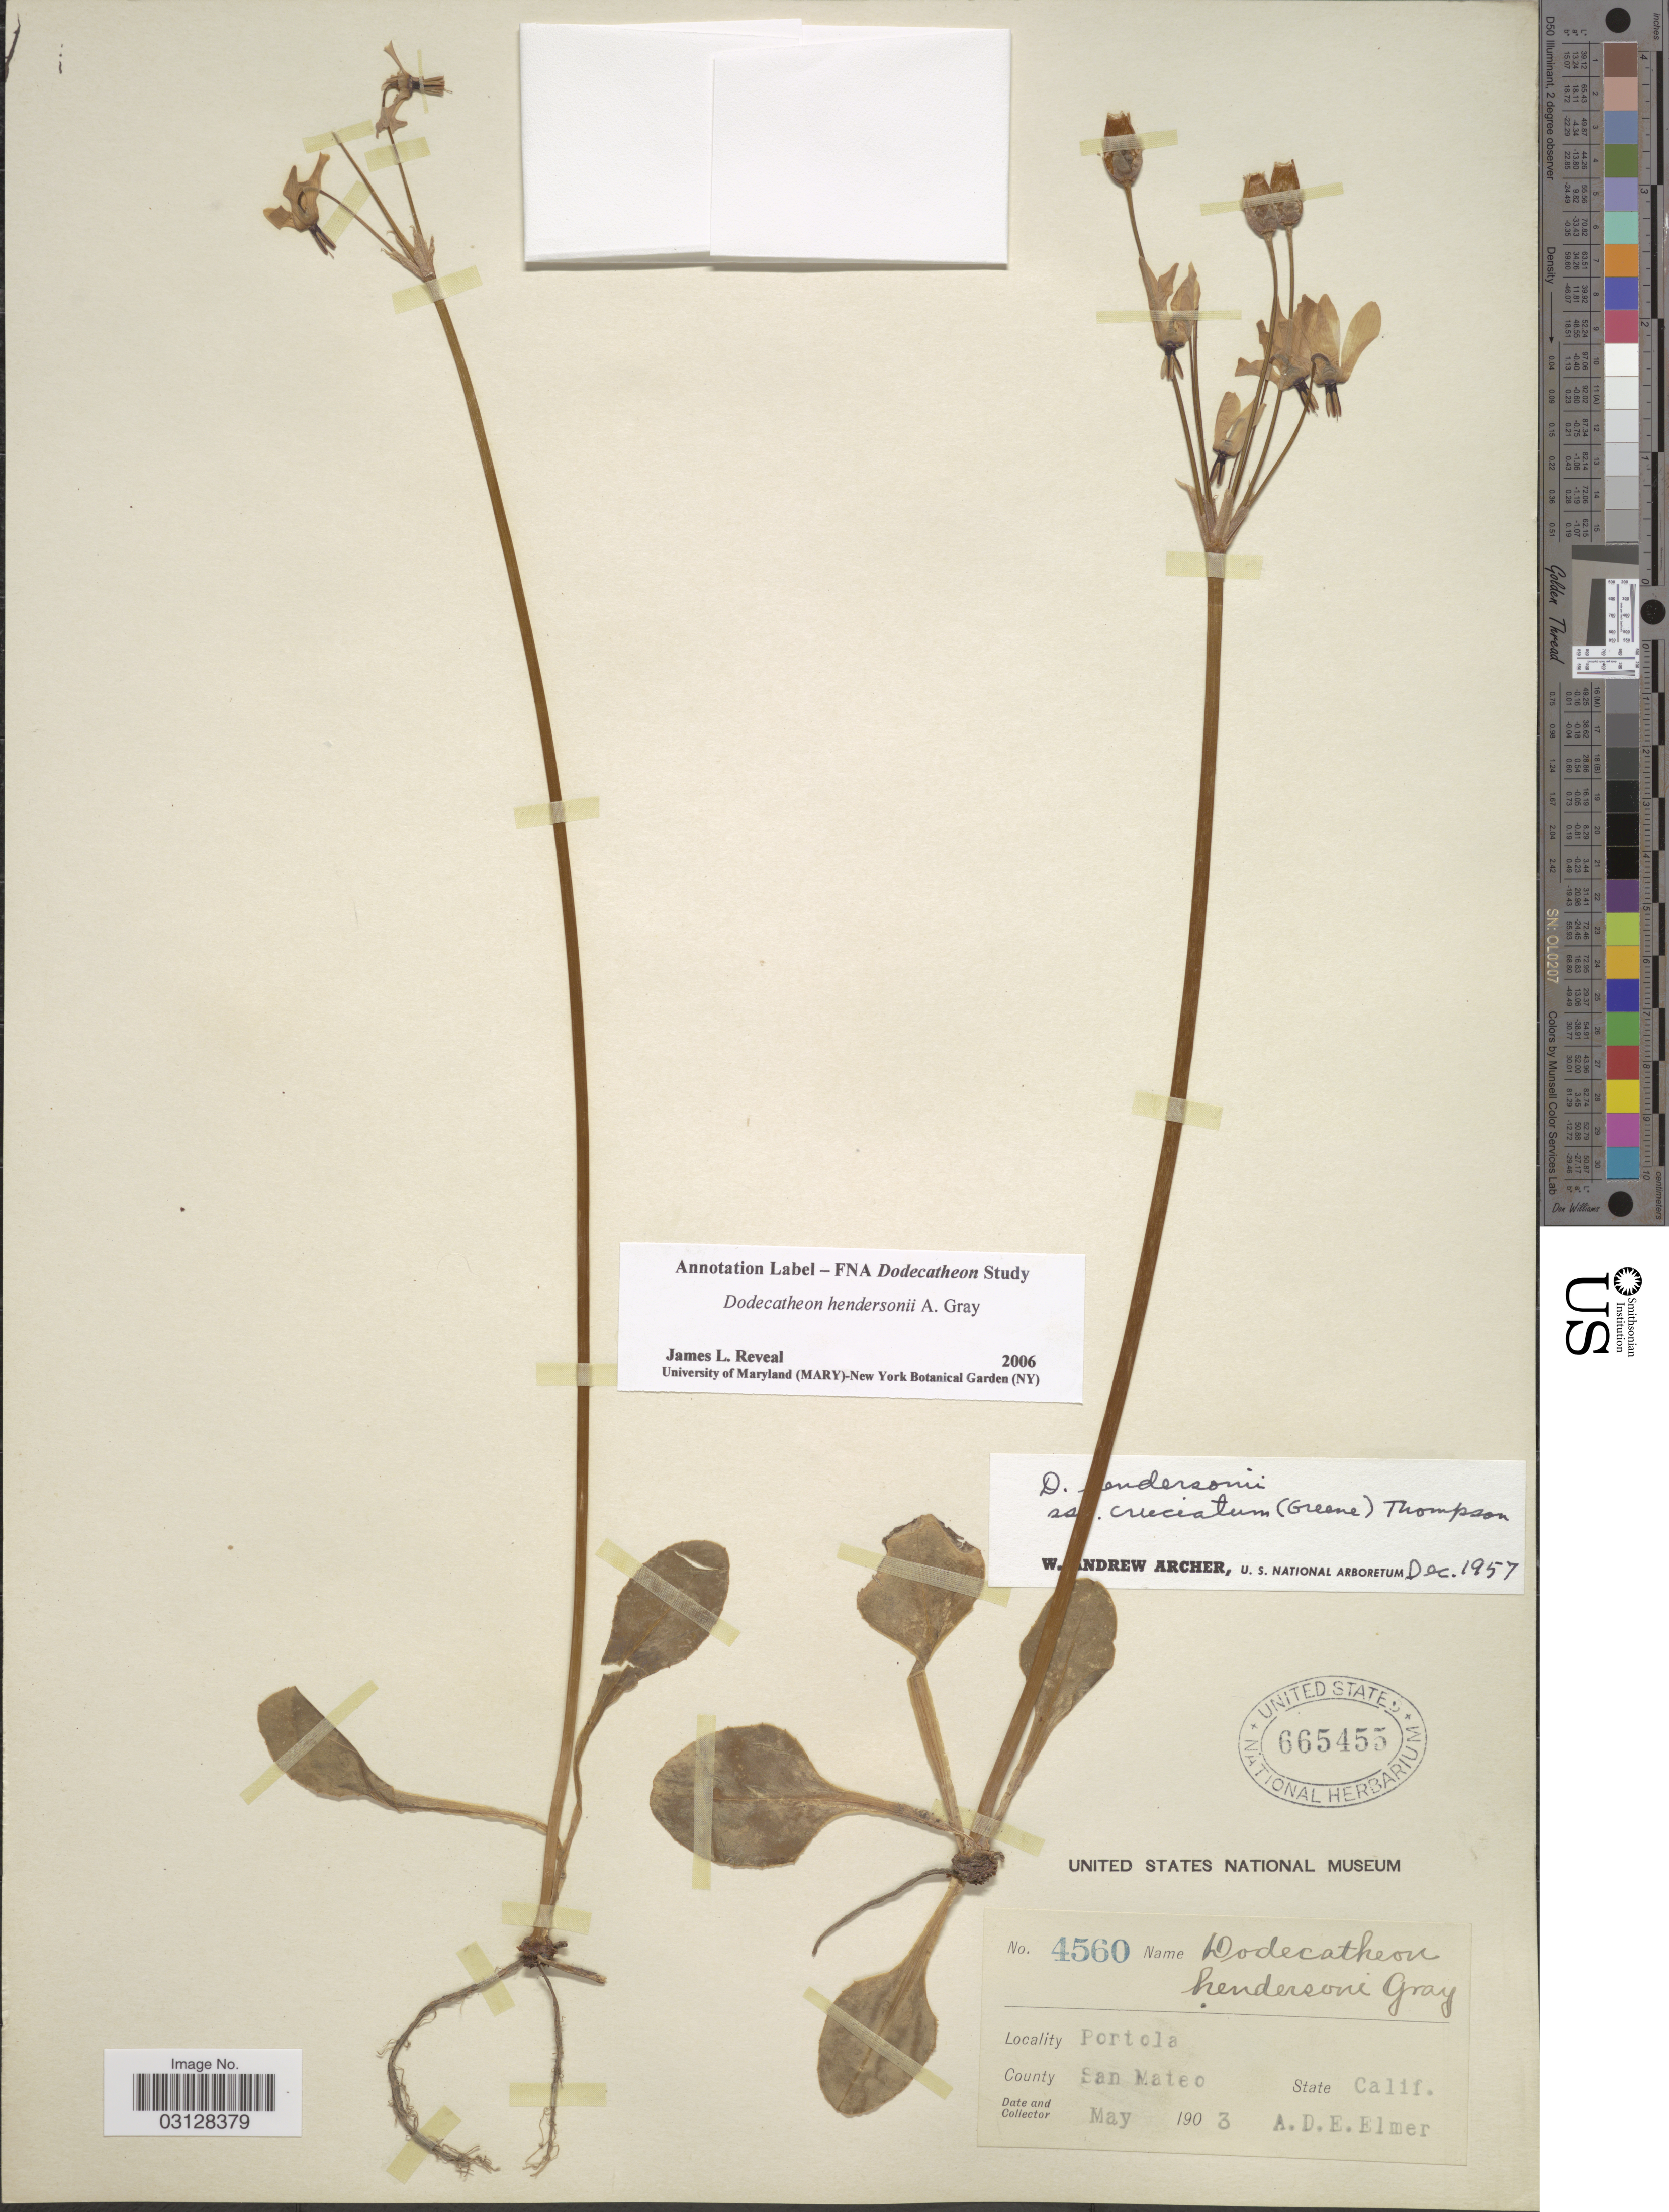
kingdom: Plantae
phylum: Tracheophyta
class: Magnoliopsida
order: Ericales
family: Primulaceae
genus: Dodecatheon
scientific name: Dodecatheon hendersonii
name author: A. Gray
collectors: A. D. E. Elmer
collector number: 4560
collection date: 1903-05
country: United States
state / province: California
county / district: San Mateo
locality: Portola, County San Mateo.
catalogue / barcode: US 665455